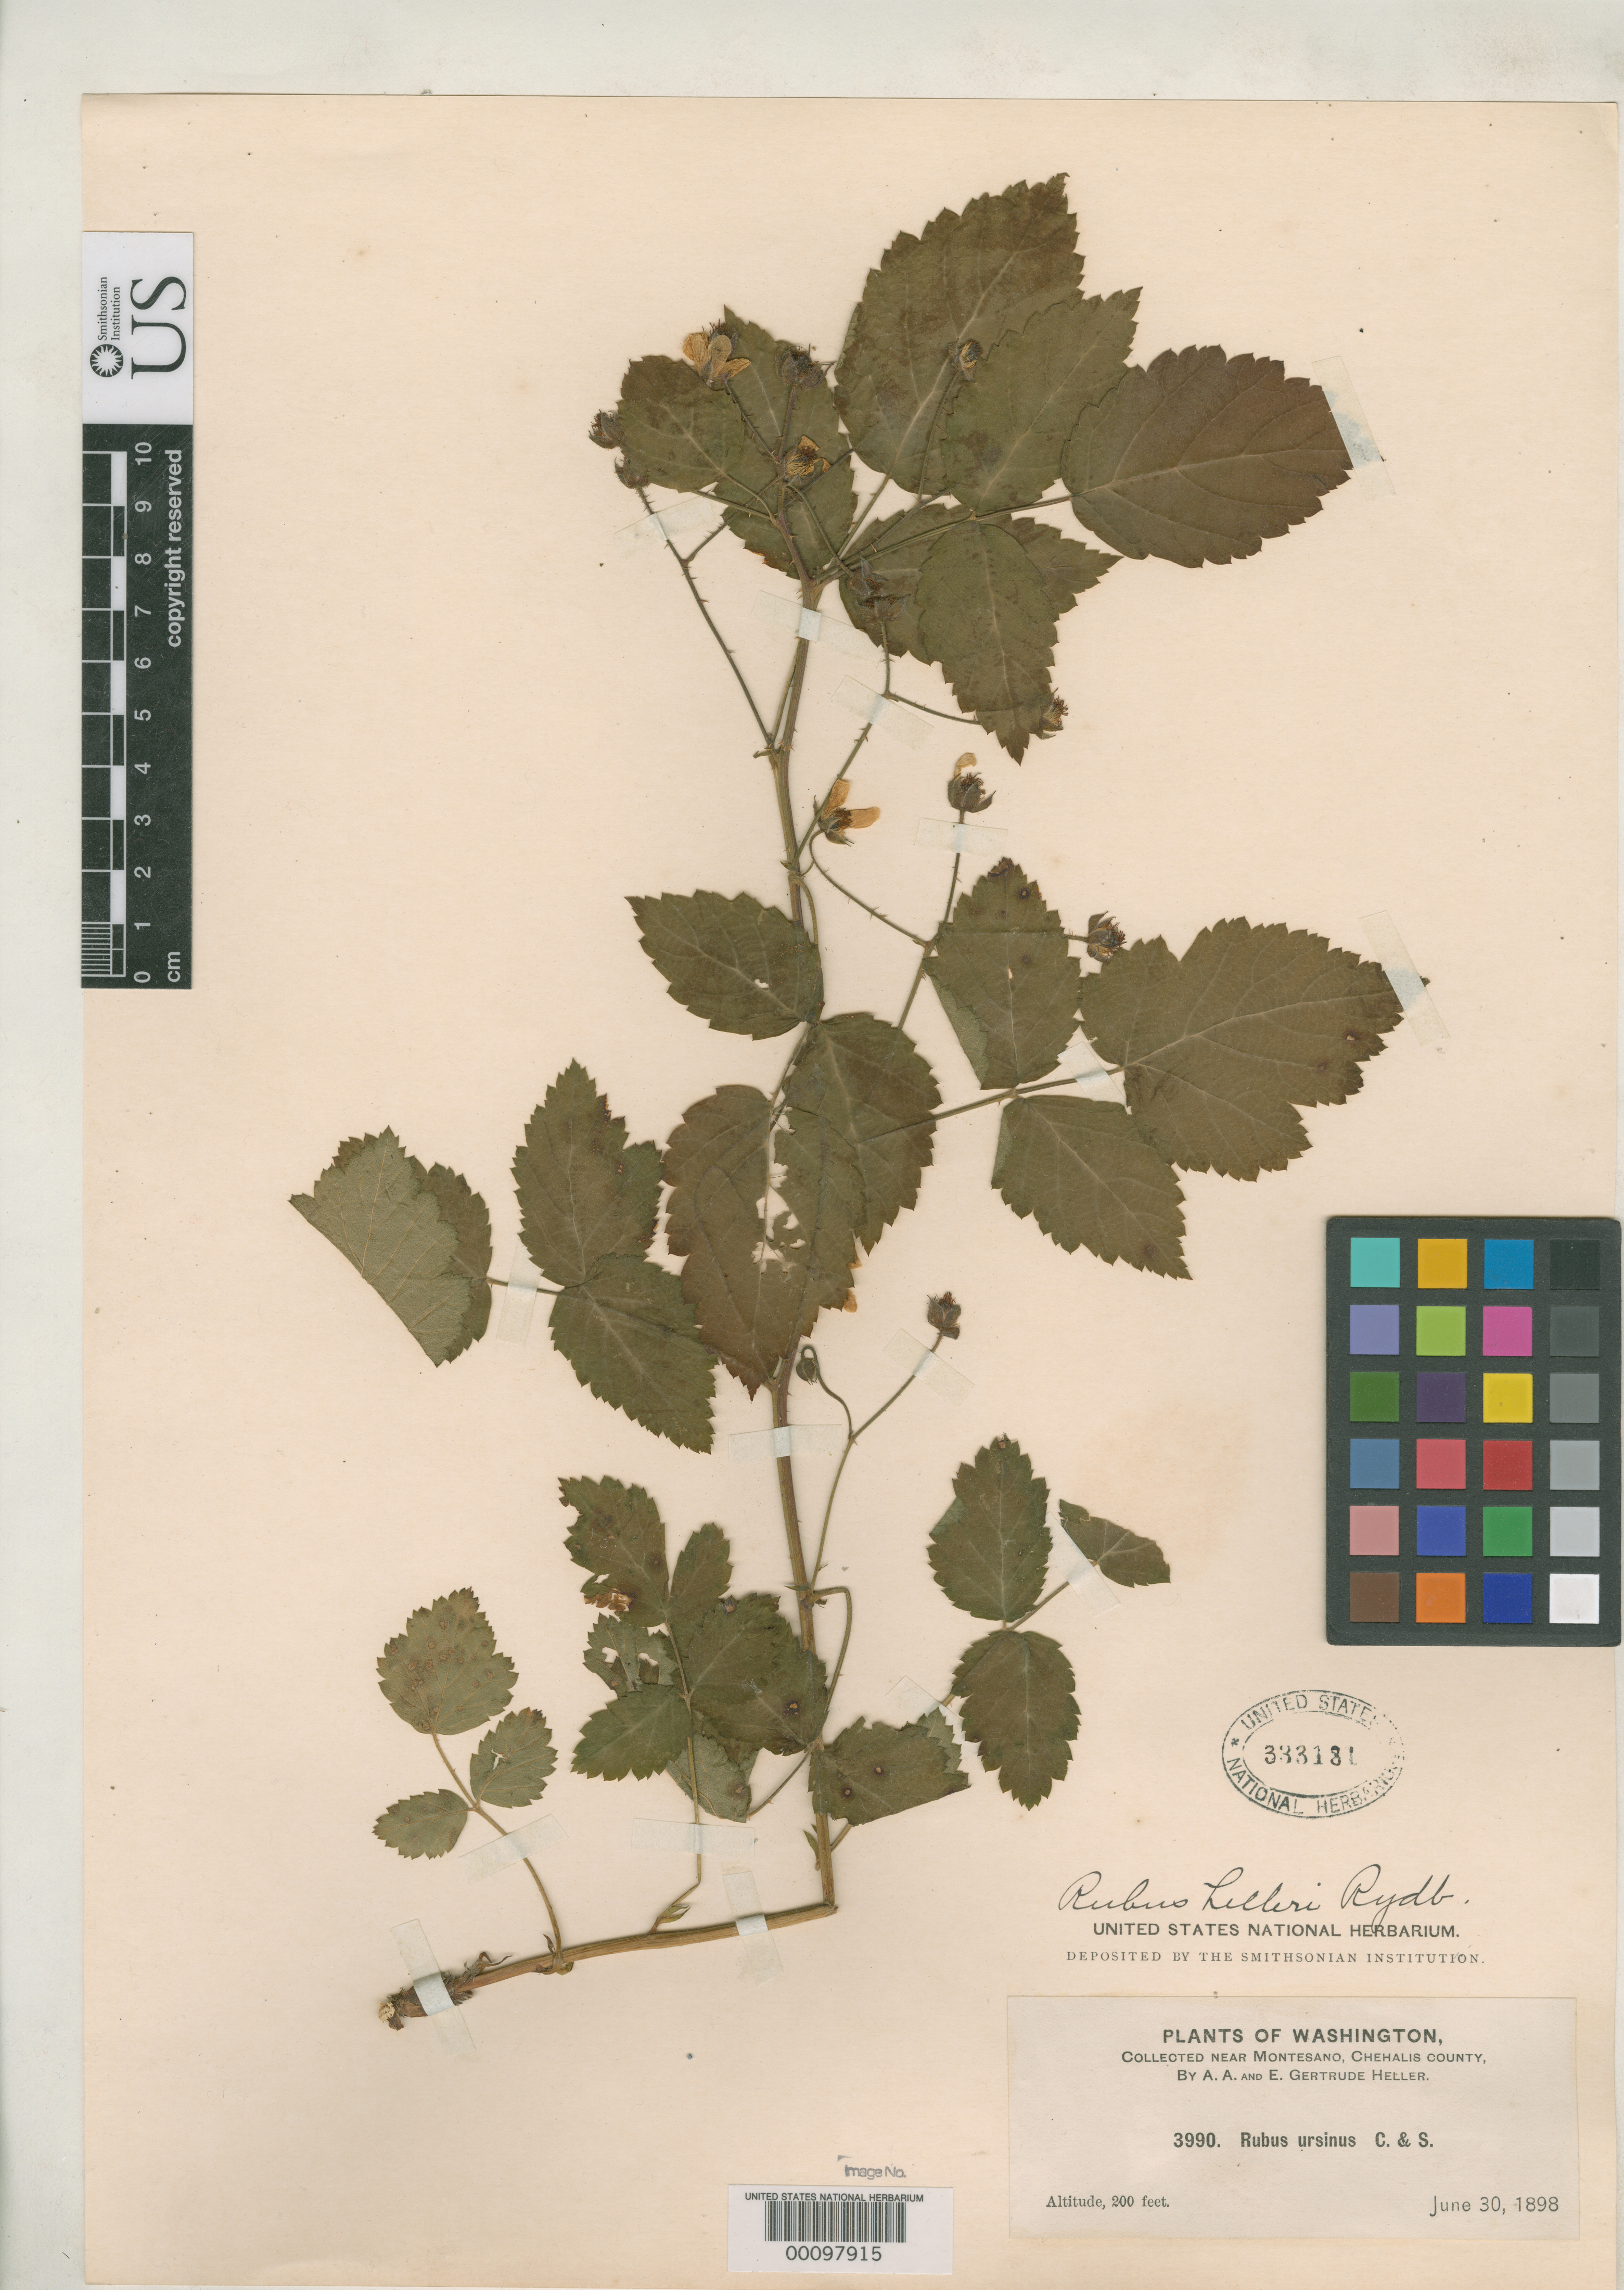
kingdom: Plantae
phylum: Tracheophyta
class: Magnoliopsida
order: Rosales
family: Rosaceae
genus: Rubus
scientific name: Rubus helleri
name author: Rydb.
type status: Isotype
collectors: A. A. Heller & E. G. Heller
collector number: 3990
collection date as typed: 30 Jun 1898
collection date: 1898-06-30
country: United States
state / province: Washington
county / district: Grays Harbor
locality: Near Montesano.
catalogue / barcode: US 333181